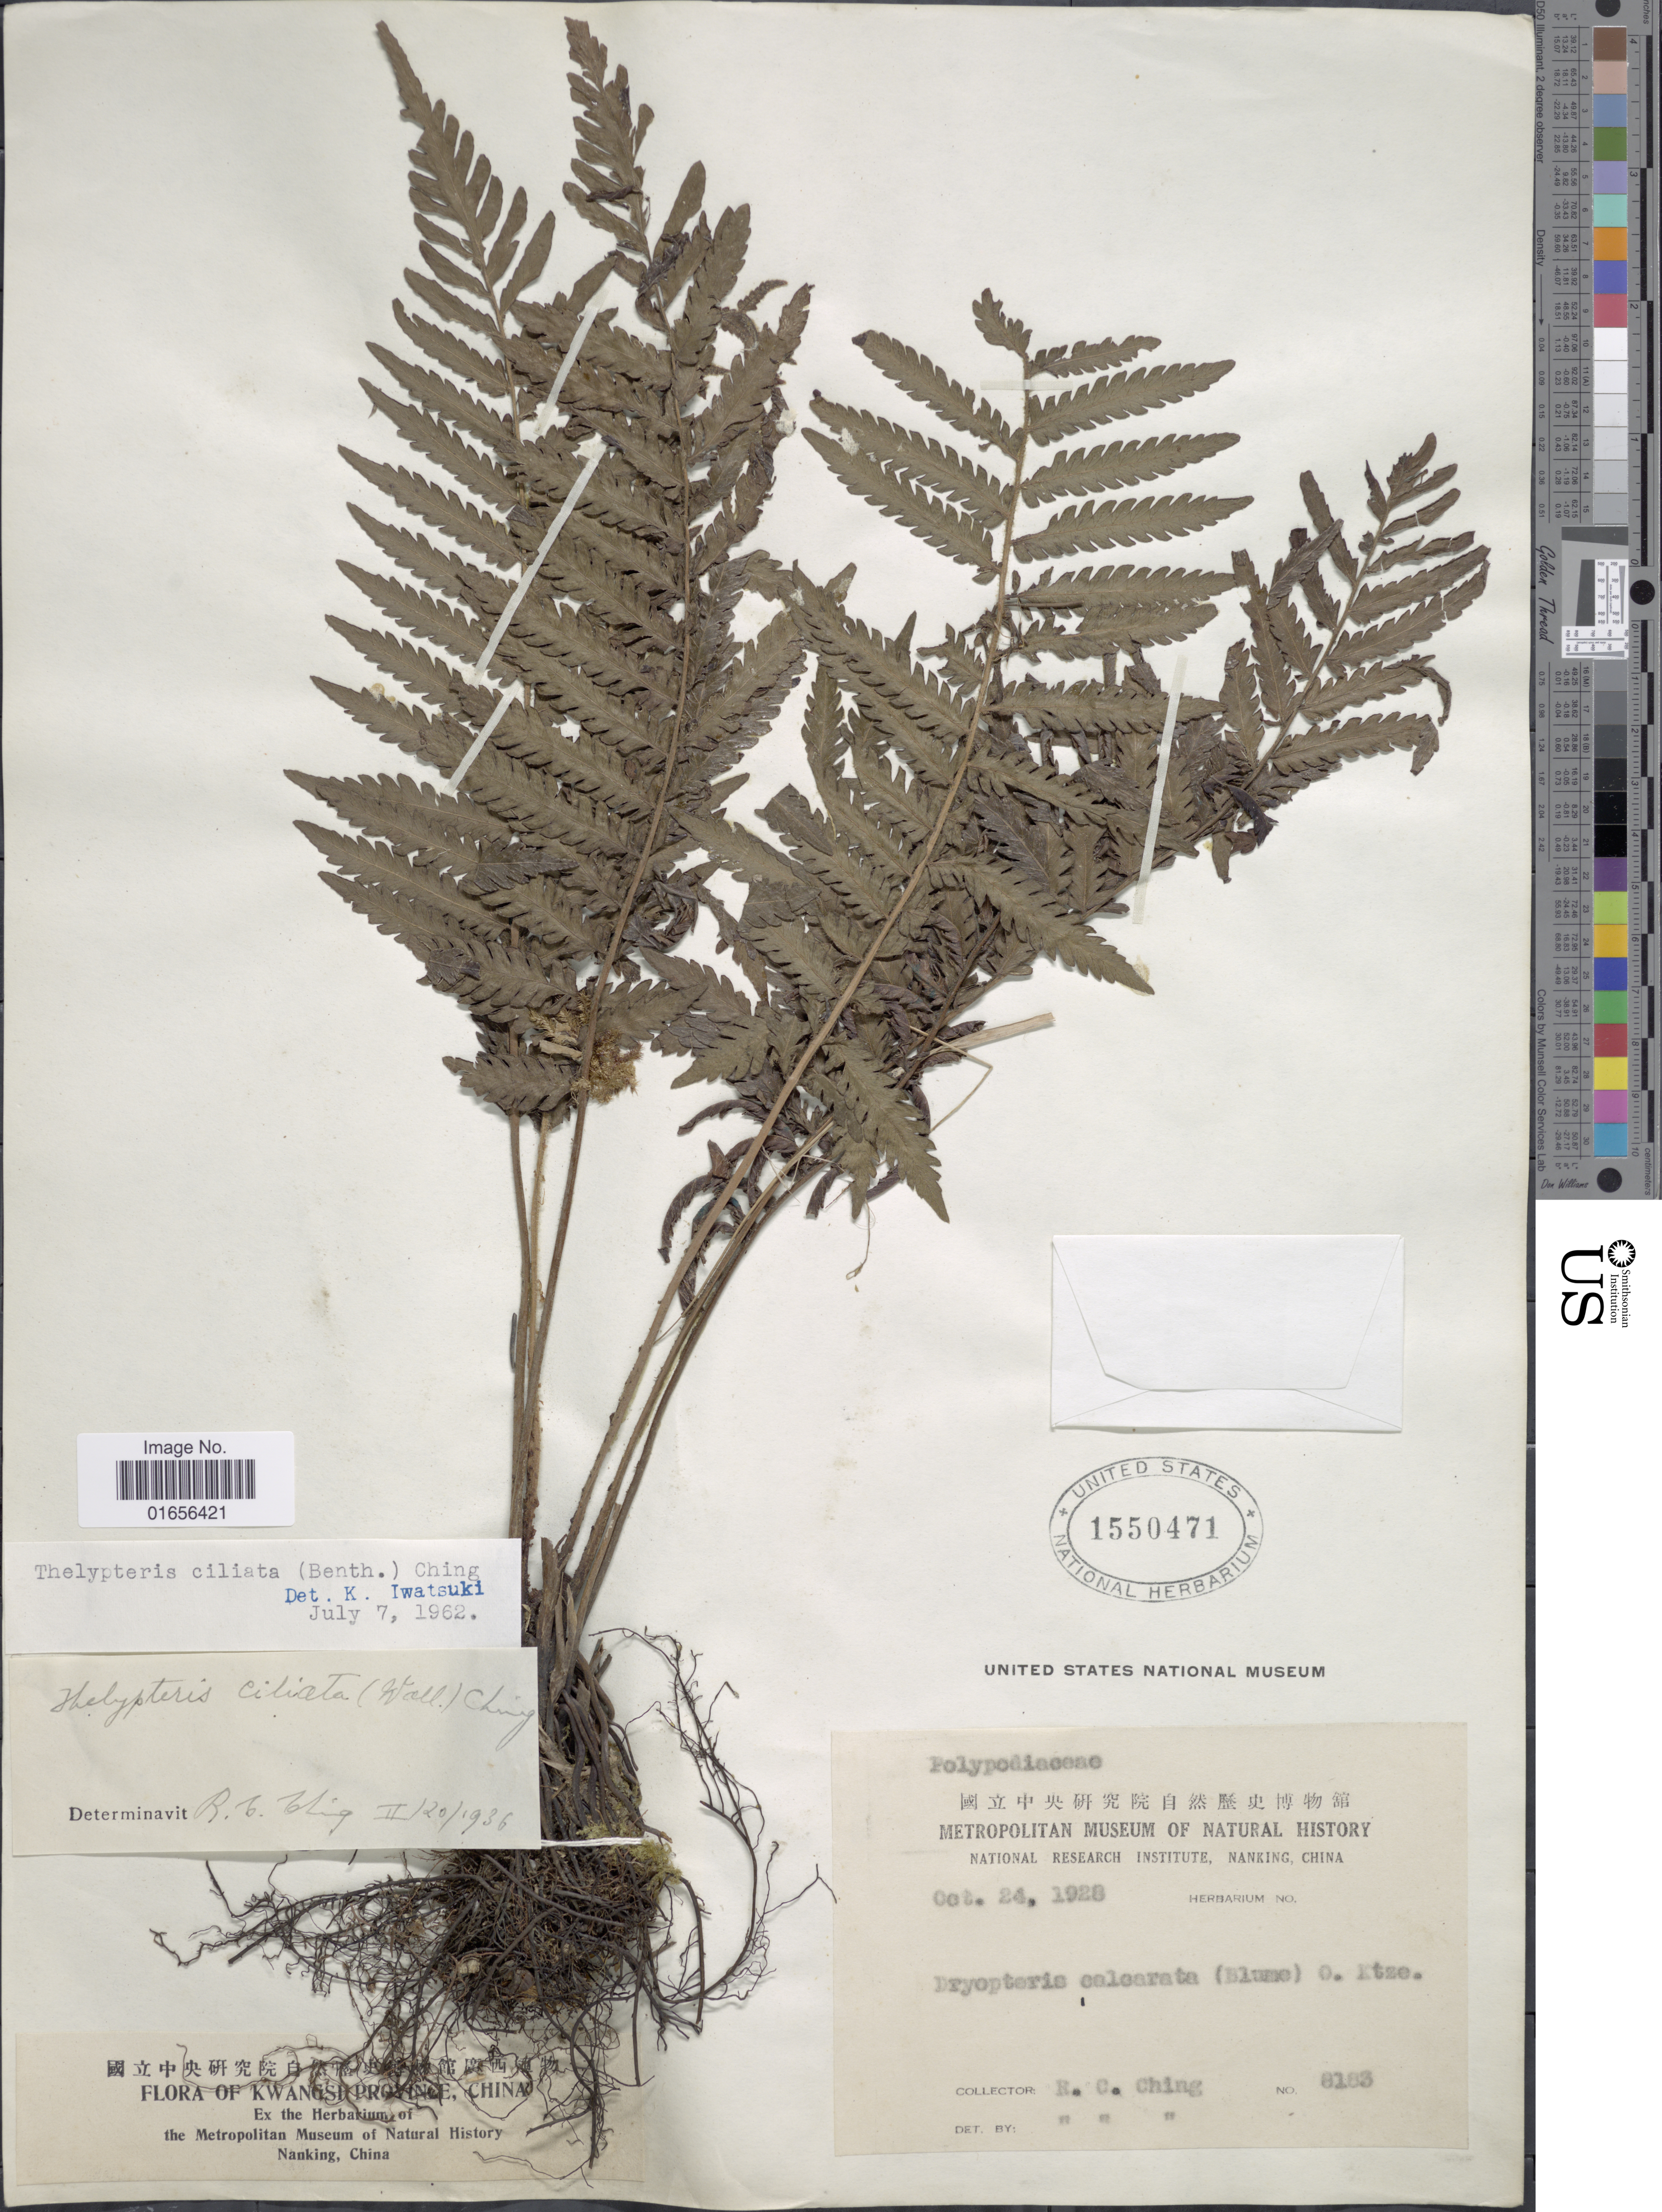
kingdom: Plantae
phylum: Tracheophyta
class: Polypodiopsida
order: Polypodiales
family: Thelypteridaceae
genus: Trigonospora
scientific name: Trigonospora ciliata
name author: (Benth.) Holttum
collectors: R. C. Ching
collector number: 8183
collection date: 1928-10-24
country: China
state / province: Guangxi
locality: Kwangsi Province, China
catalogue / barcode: US 1550471